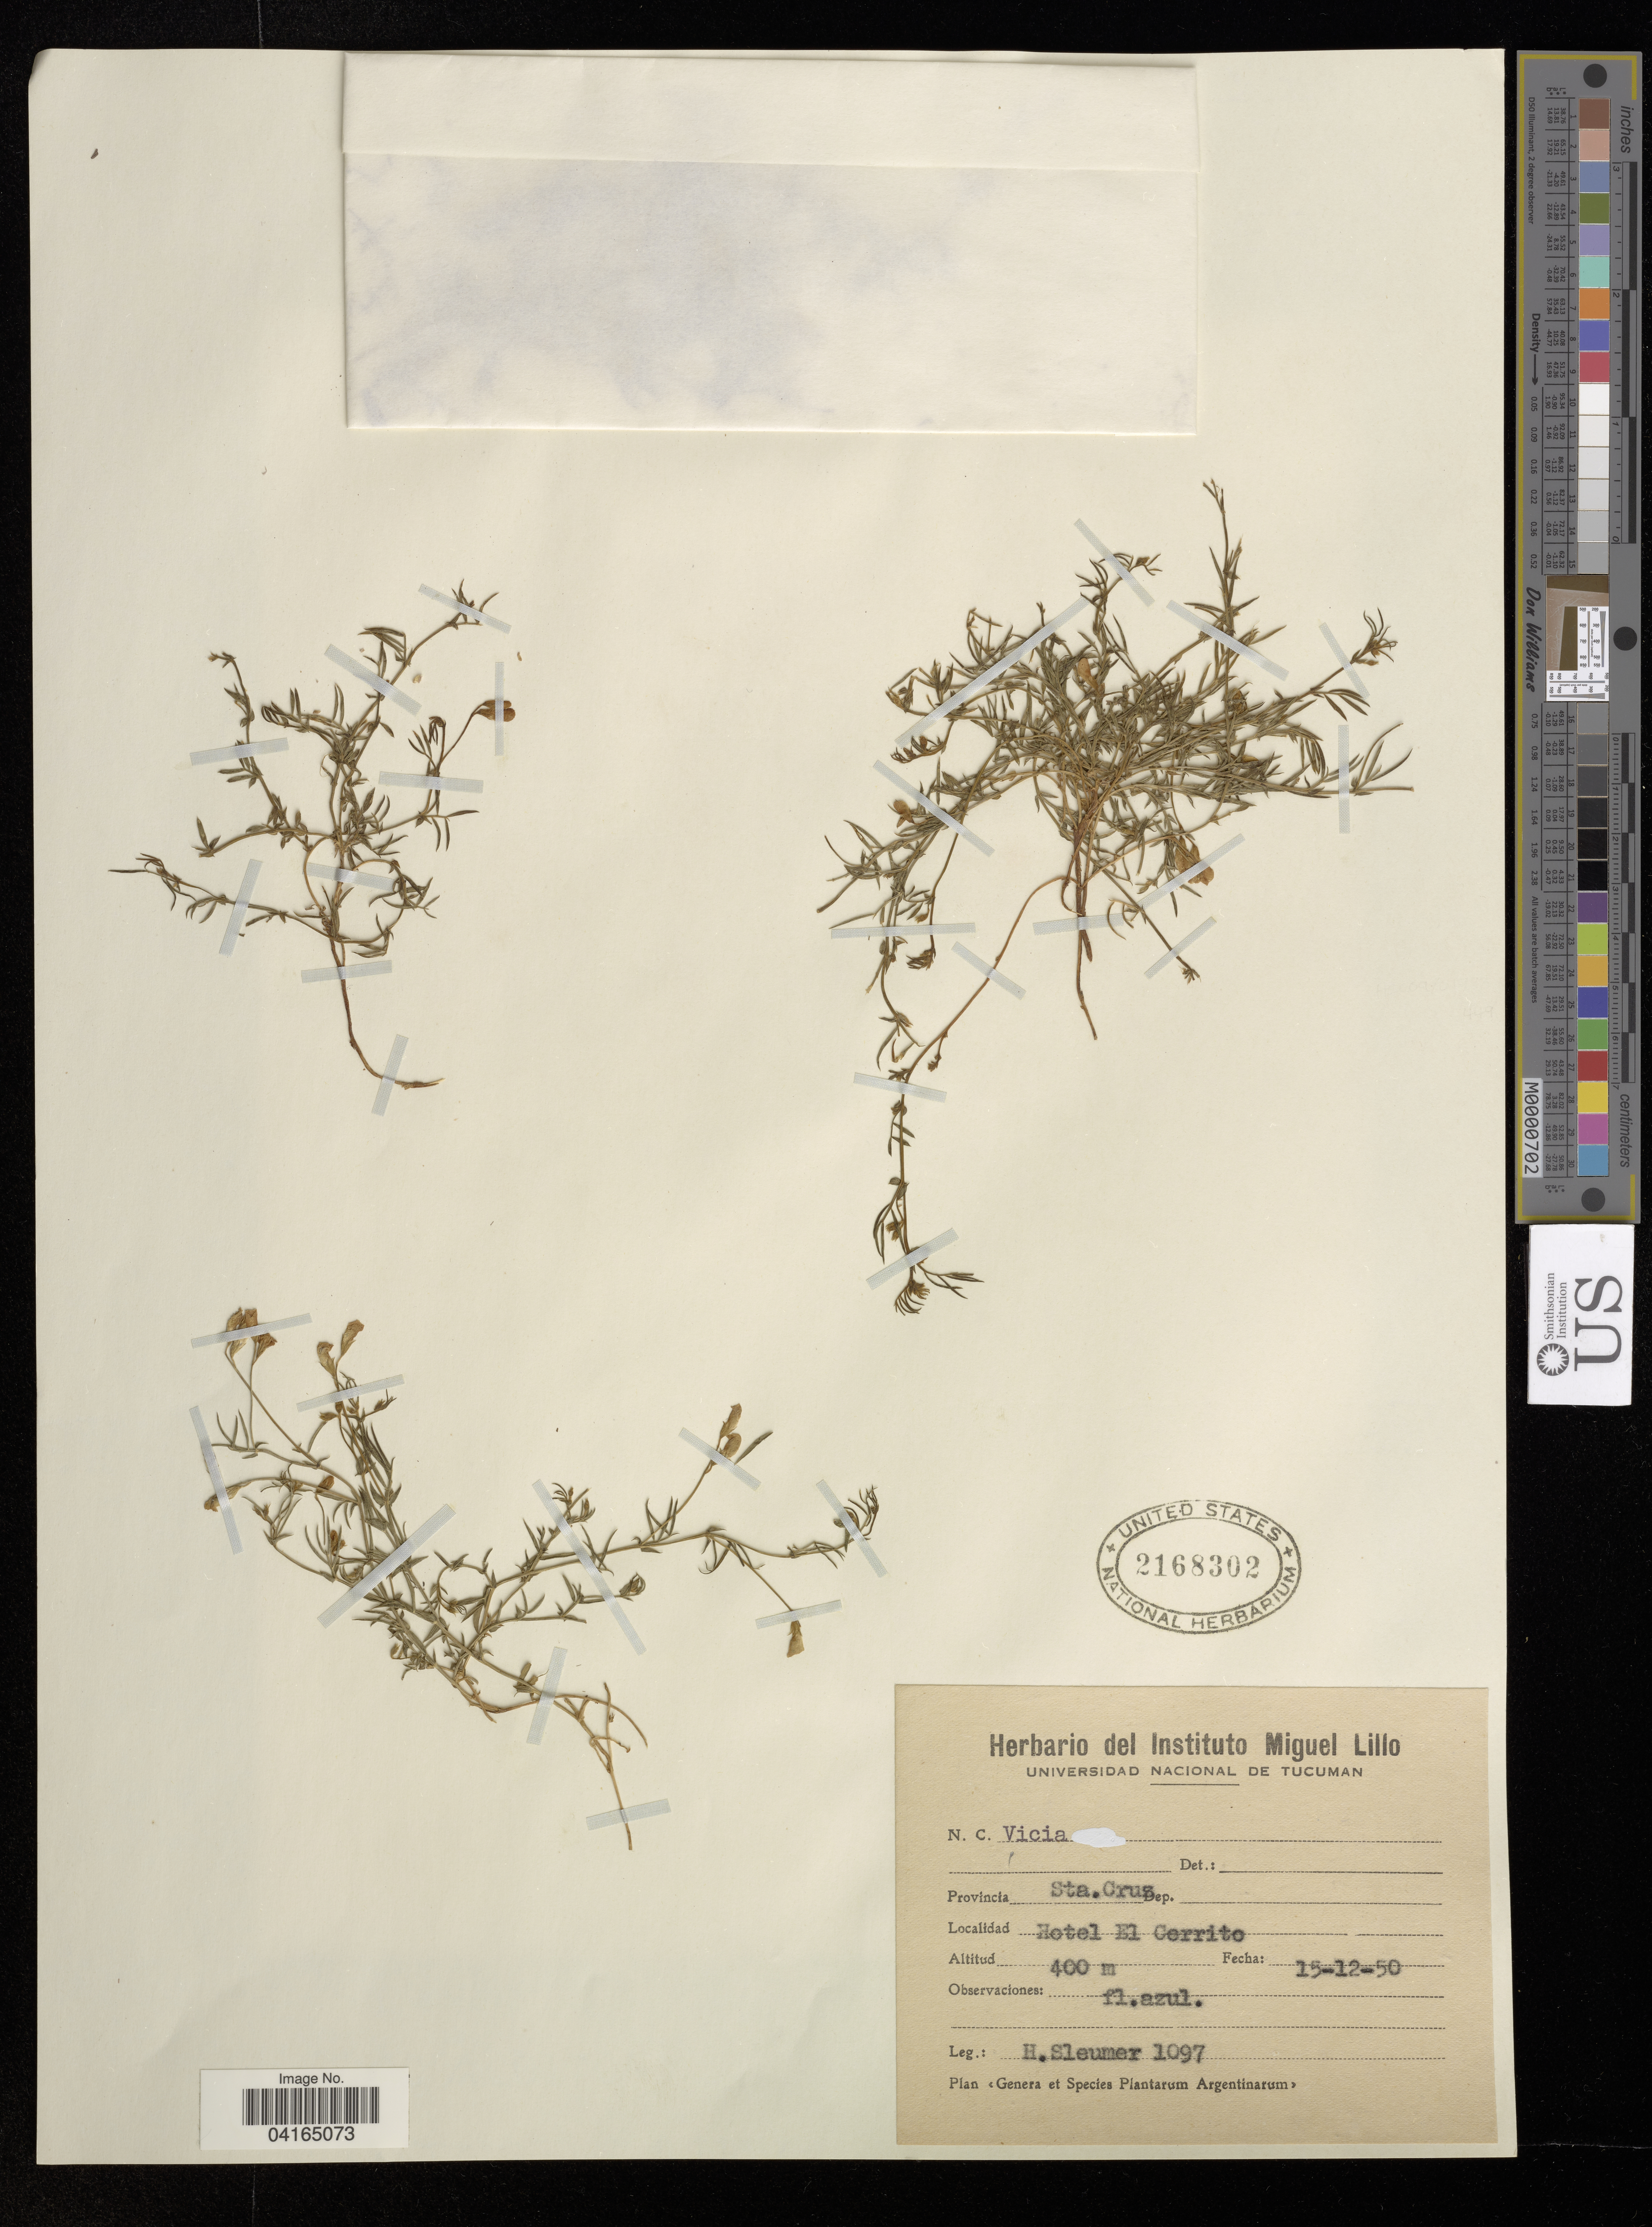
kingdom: Plantae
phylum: Tracheophyta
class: Magnoliopsida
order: Fabales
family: Fabaceae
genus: Vicia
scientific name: Vicia sp.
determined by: Hechenleitner, Paulina, RBG Edinburgh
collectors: H. O. Sleumer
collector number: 1097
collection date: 1950-12-15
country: Argentina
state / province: Santa Cruz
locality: Hotel El Cerrito.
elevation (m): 400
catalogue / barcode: US 2168302